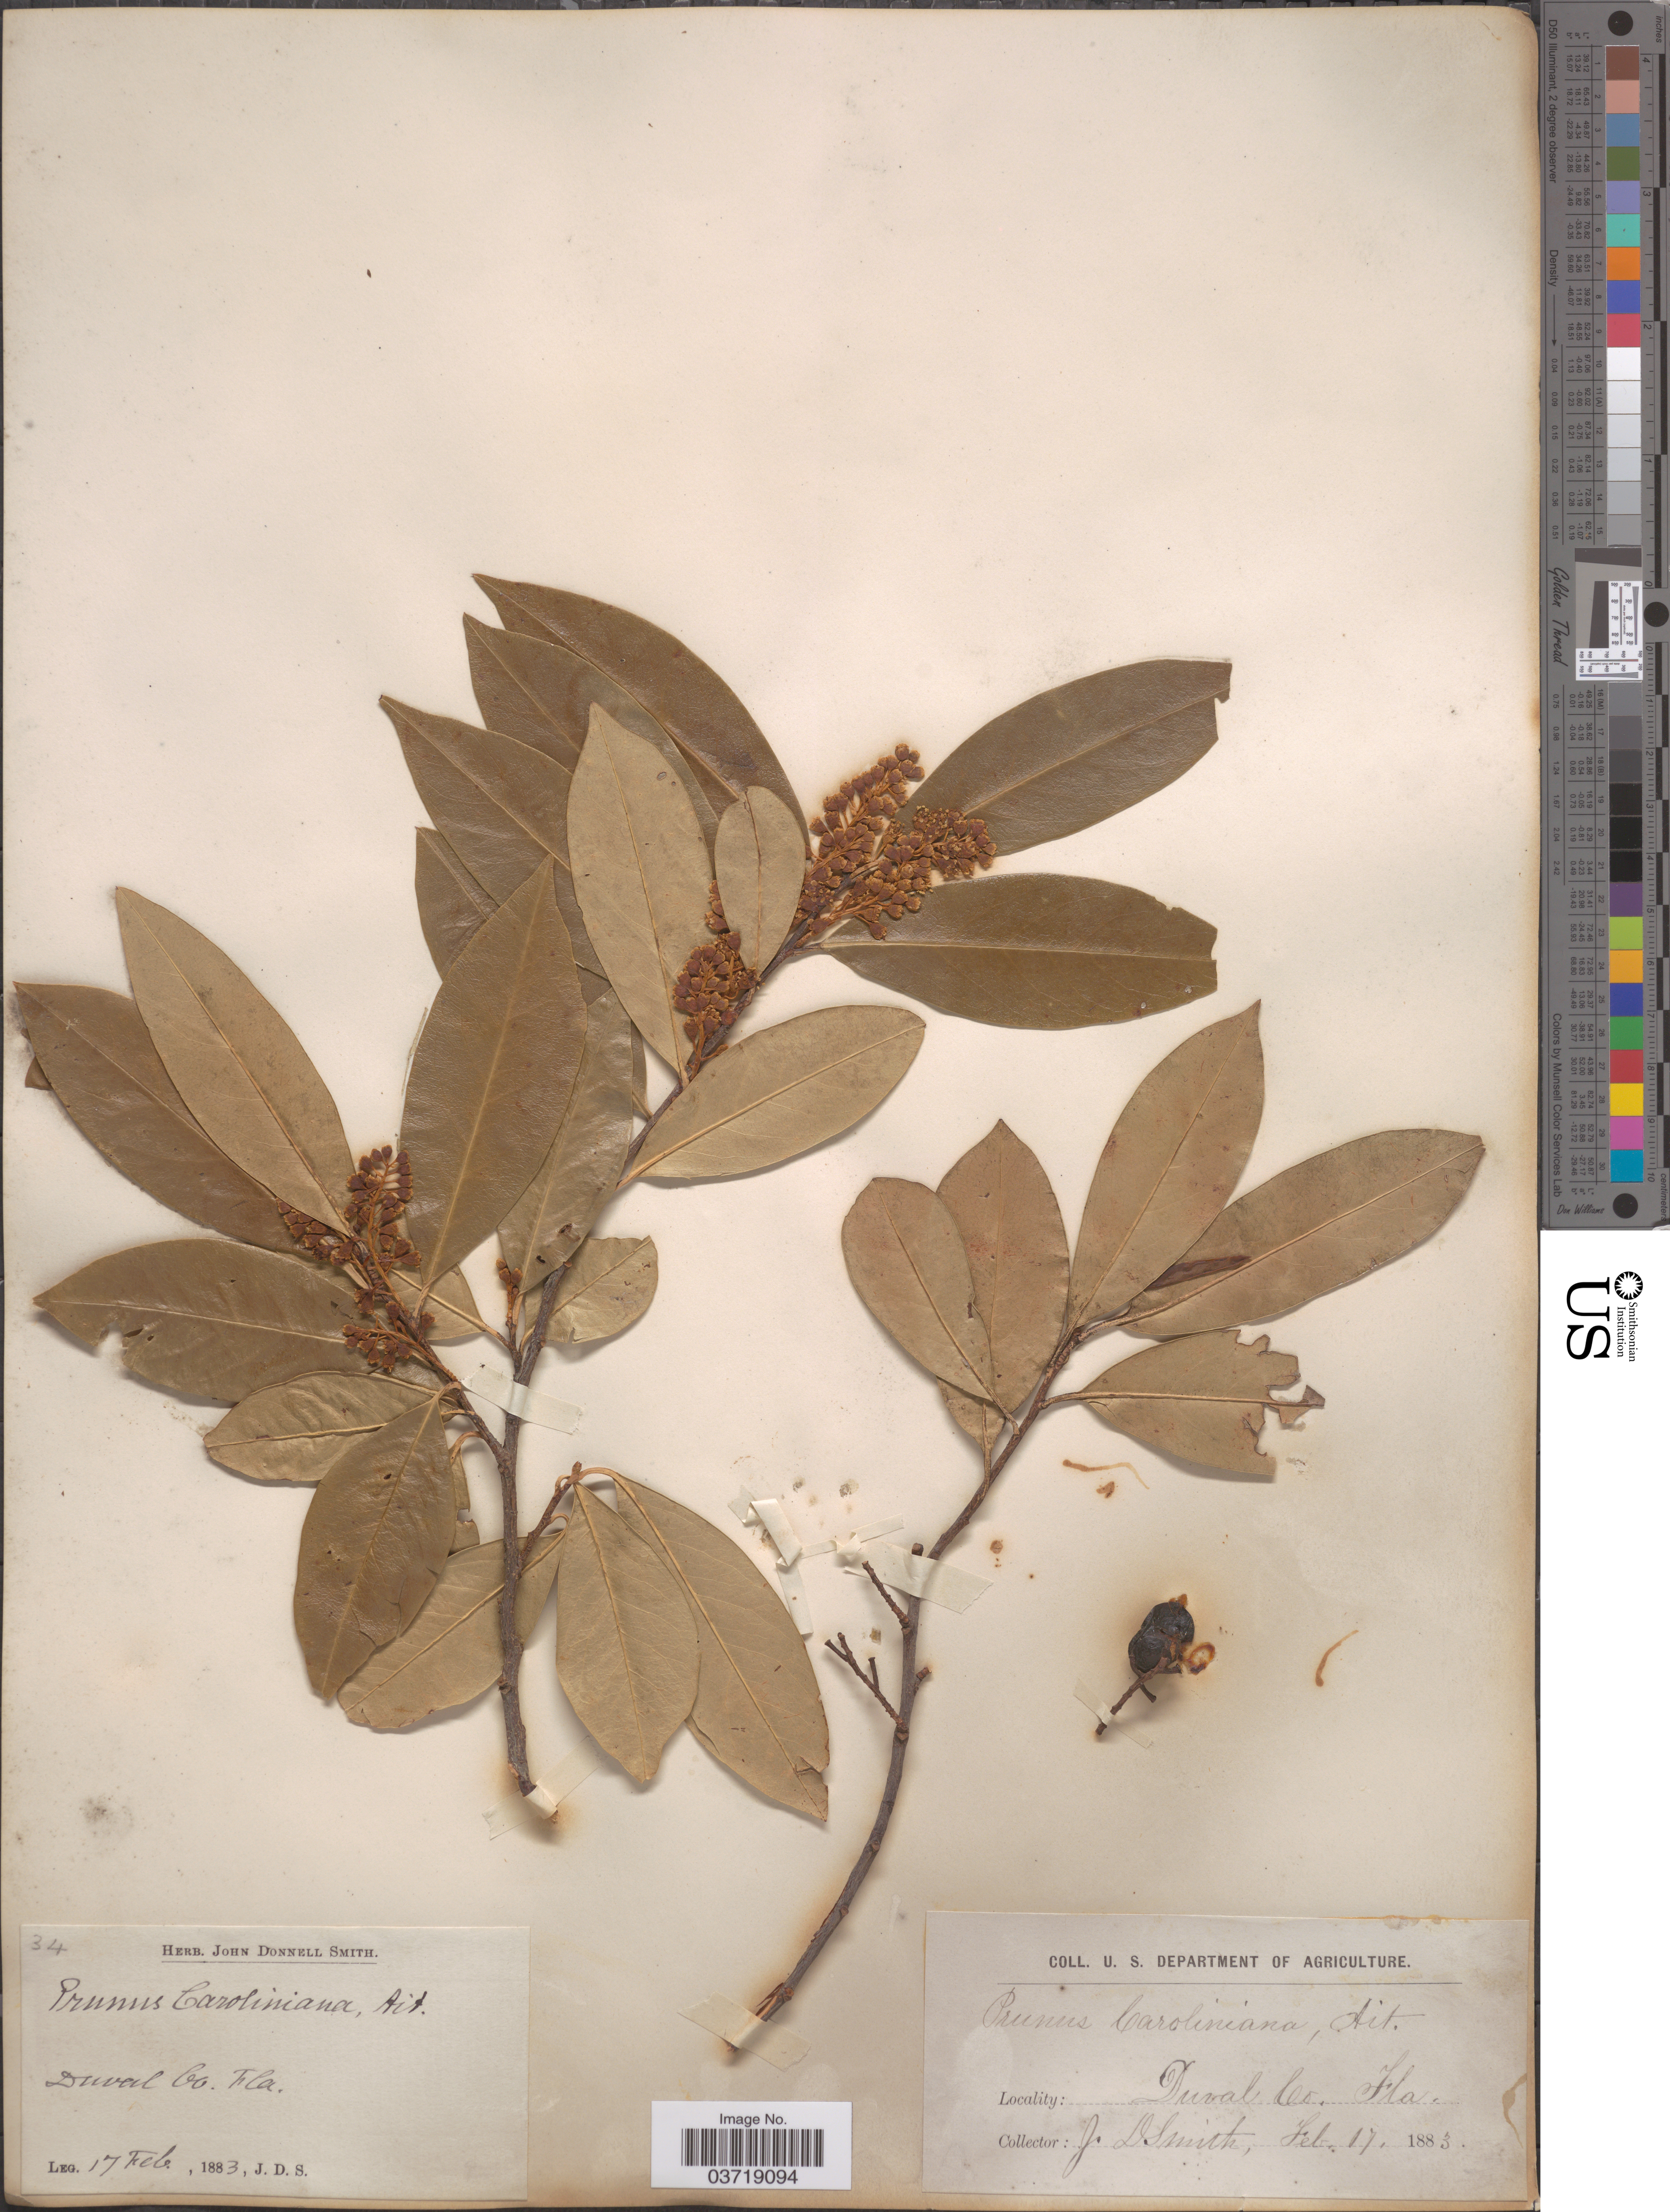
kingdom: Plantae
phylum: Tracheophyta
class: Magnoliopsida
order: Rosales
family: Rosaceae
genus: Prunus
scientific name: Prunus caroliniana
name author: (Mill.) Aiton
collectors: J. Donnell Smith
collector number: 34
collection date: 1883-02-17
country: United States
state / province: Florida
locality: Duval Co.